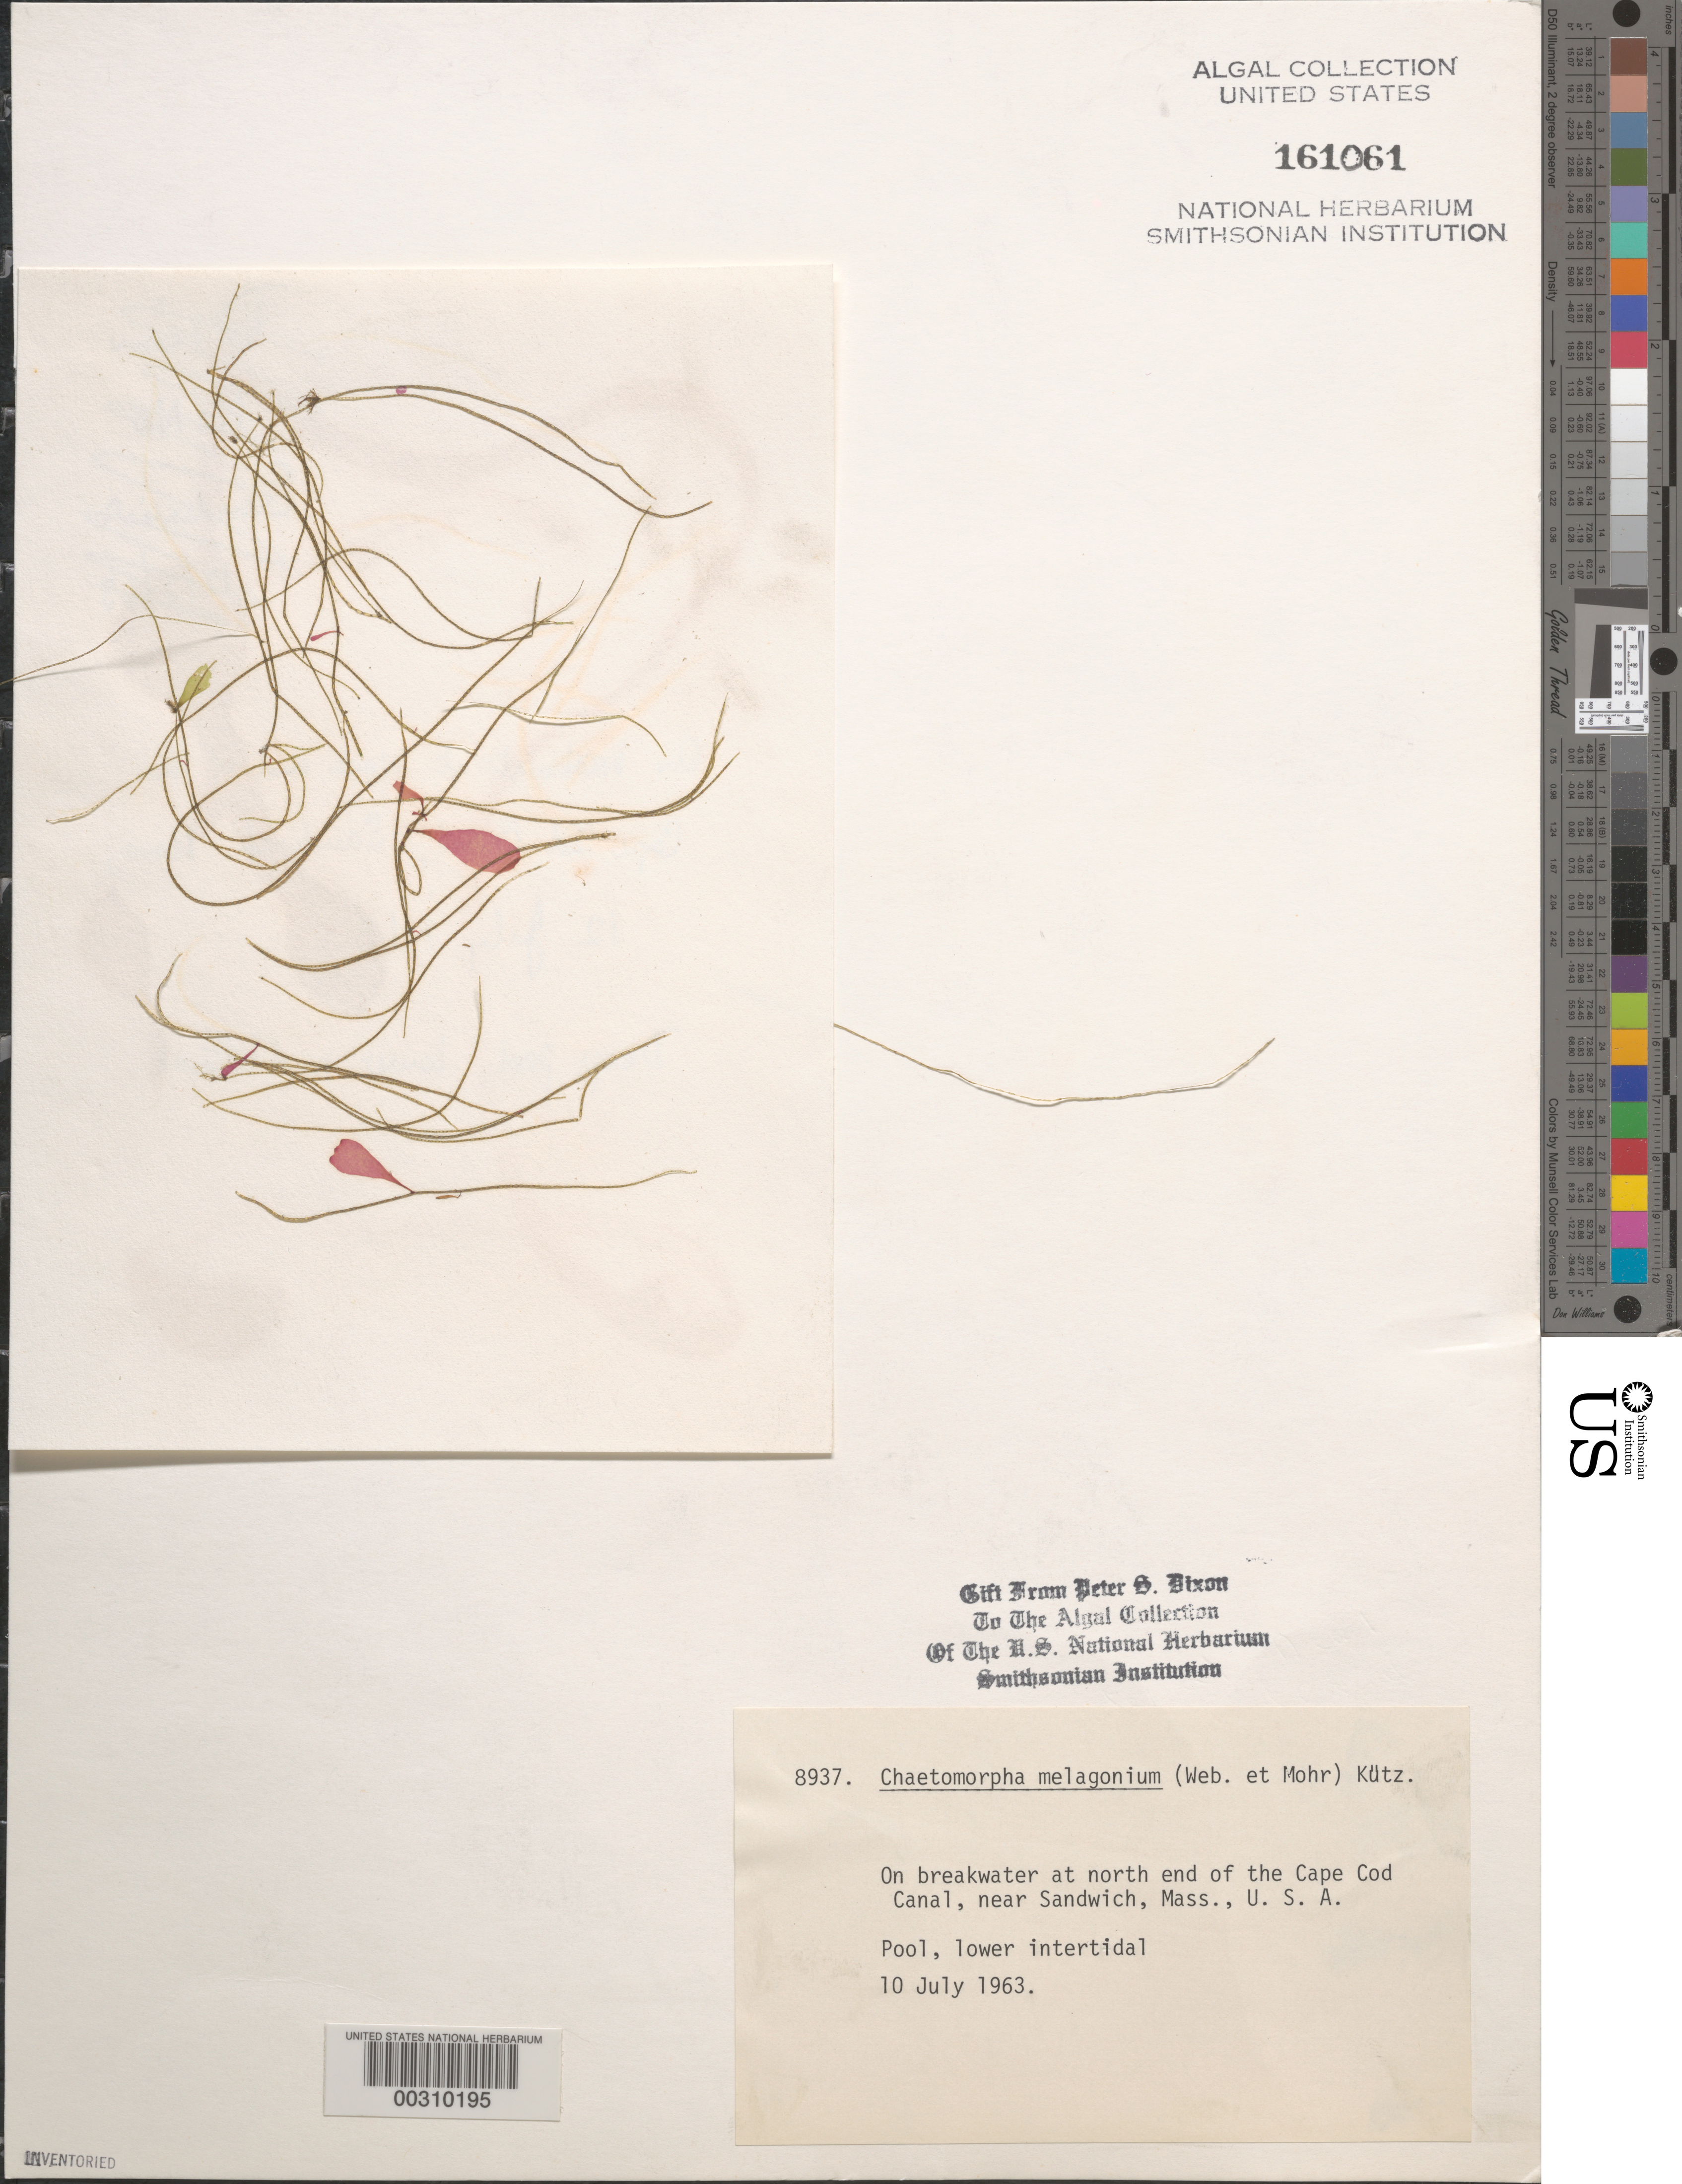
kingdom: Plantae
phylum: Chlorophyta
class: Ulvophyceae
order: Cladophorales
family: Cladophoraceae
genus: Chaetomorpha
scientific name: Chaetomorpha melagonium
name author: (F. Weber & D. Mohr) Kützing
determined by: Dixon, P. S.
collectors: P. S. Dixon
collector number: PSD 8937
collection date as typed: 10 Jul 1963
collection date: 1963-07-10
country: United States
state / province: Massachusetts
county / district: Barnstable County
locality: Cape Cod Canal, near Sandwich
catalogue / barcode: US 161061